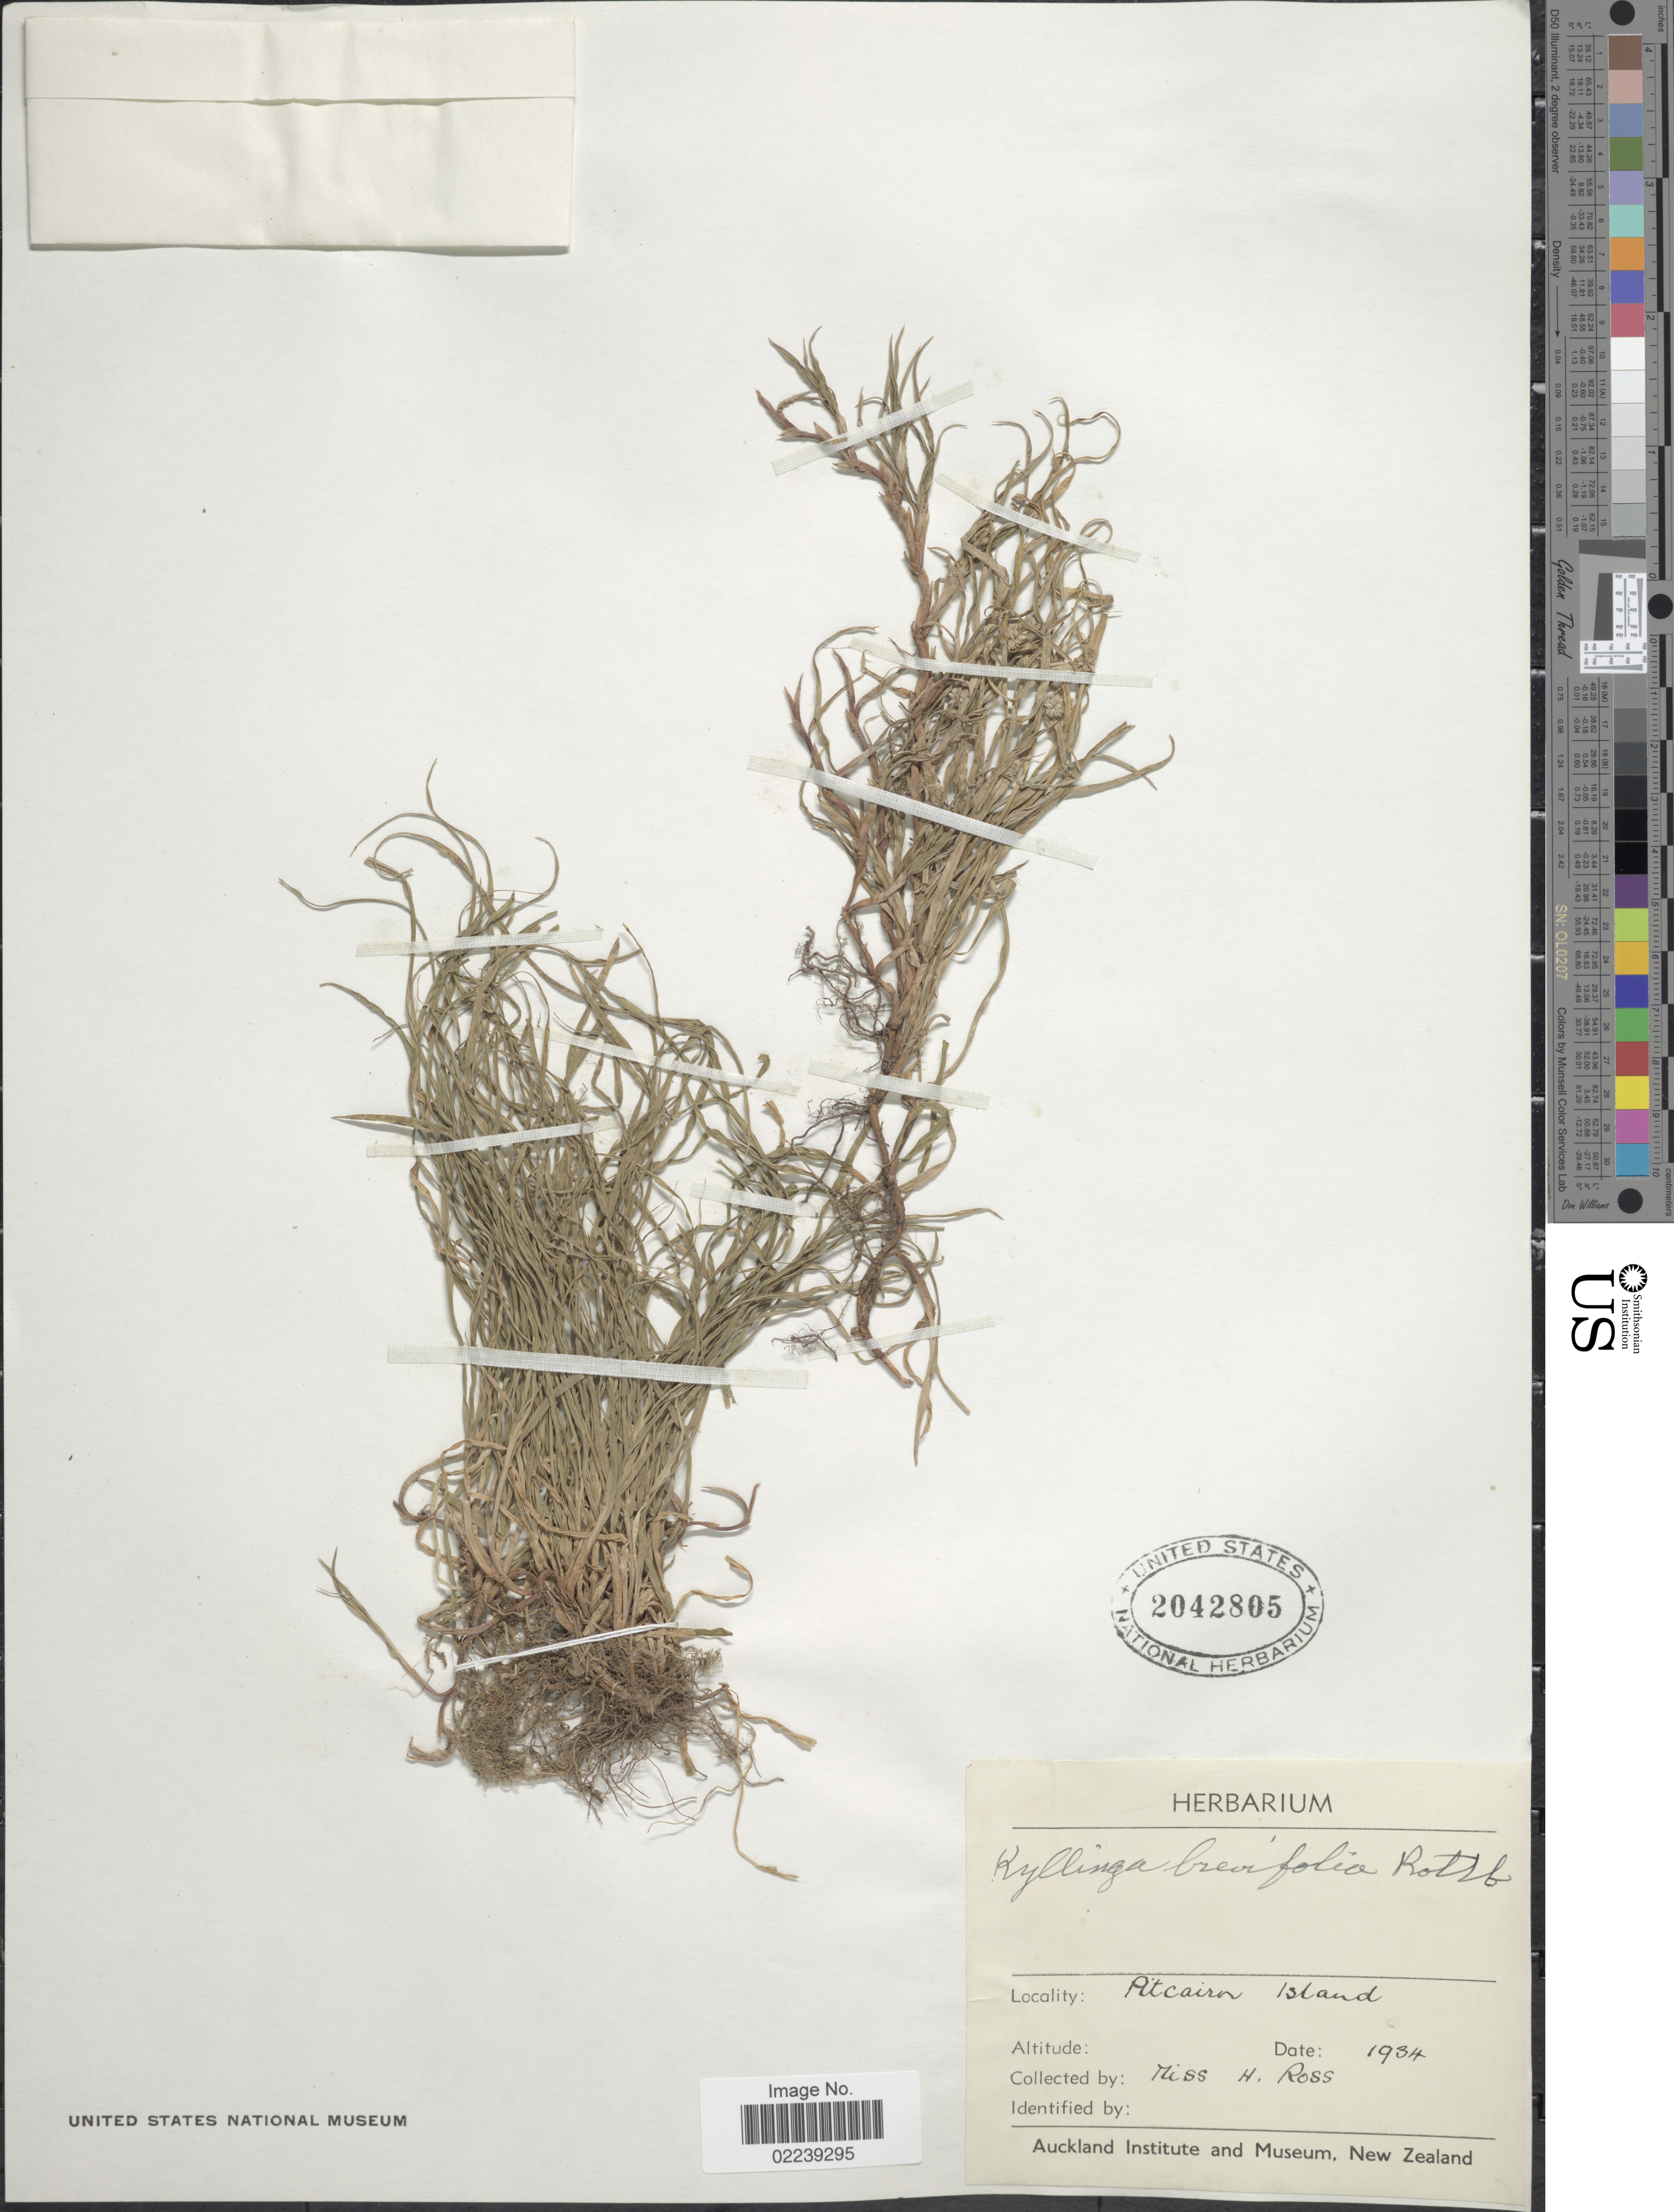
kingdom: Plantae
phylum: Tracheophyta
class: Liliopsida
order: Poales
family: Cyperaceae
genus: Cyperus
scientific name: Cyperus mindorensis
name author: (Steud.) Huygh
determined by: Strong, M. T., (US), Smithsonian Institution - National Museum of Natural History (UNITED STATES)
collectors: H. Ross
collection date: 1934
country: Pitcairn Islands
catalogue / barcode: US 2042805